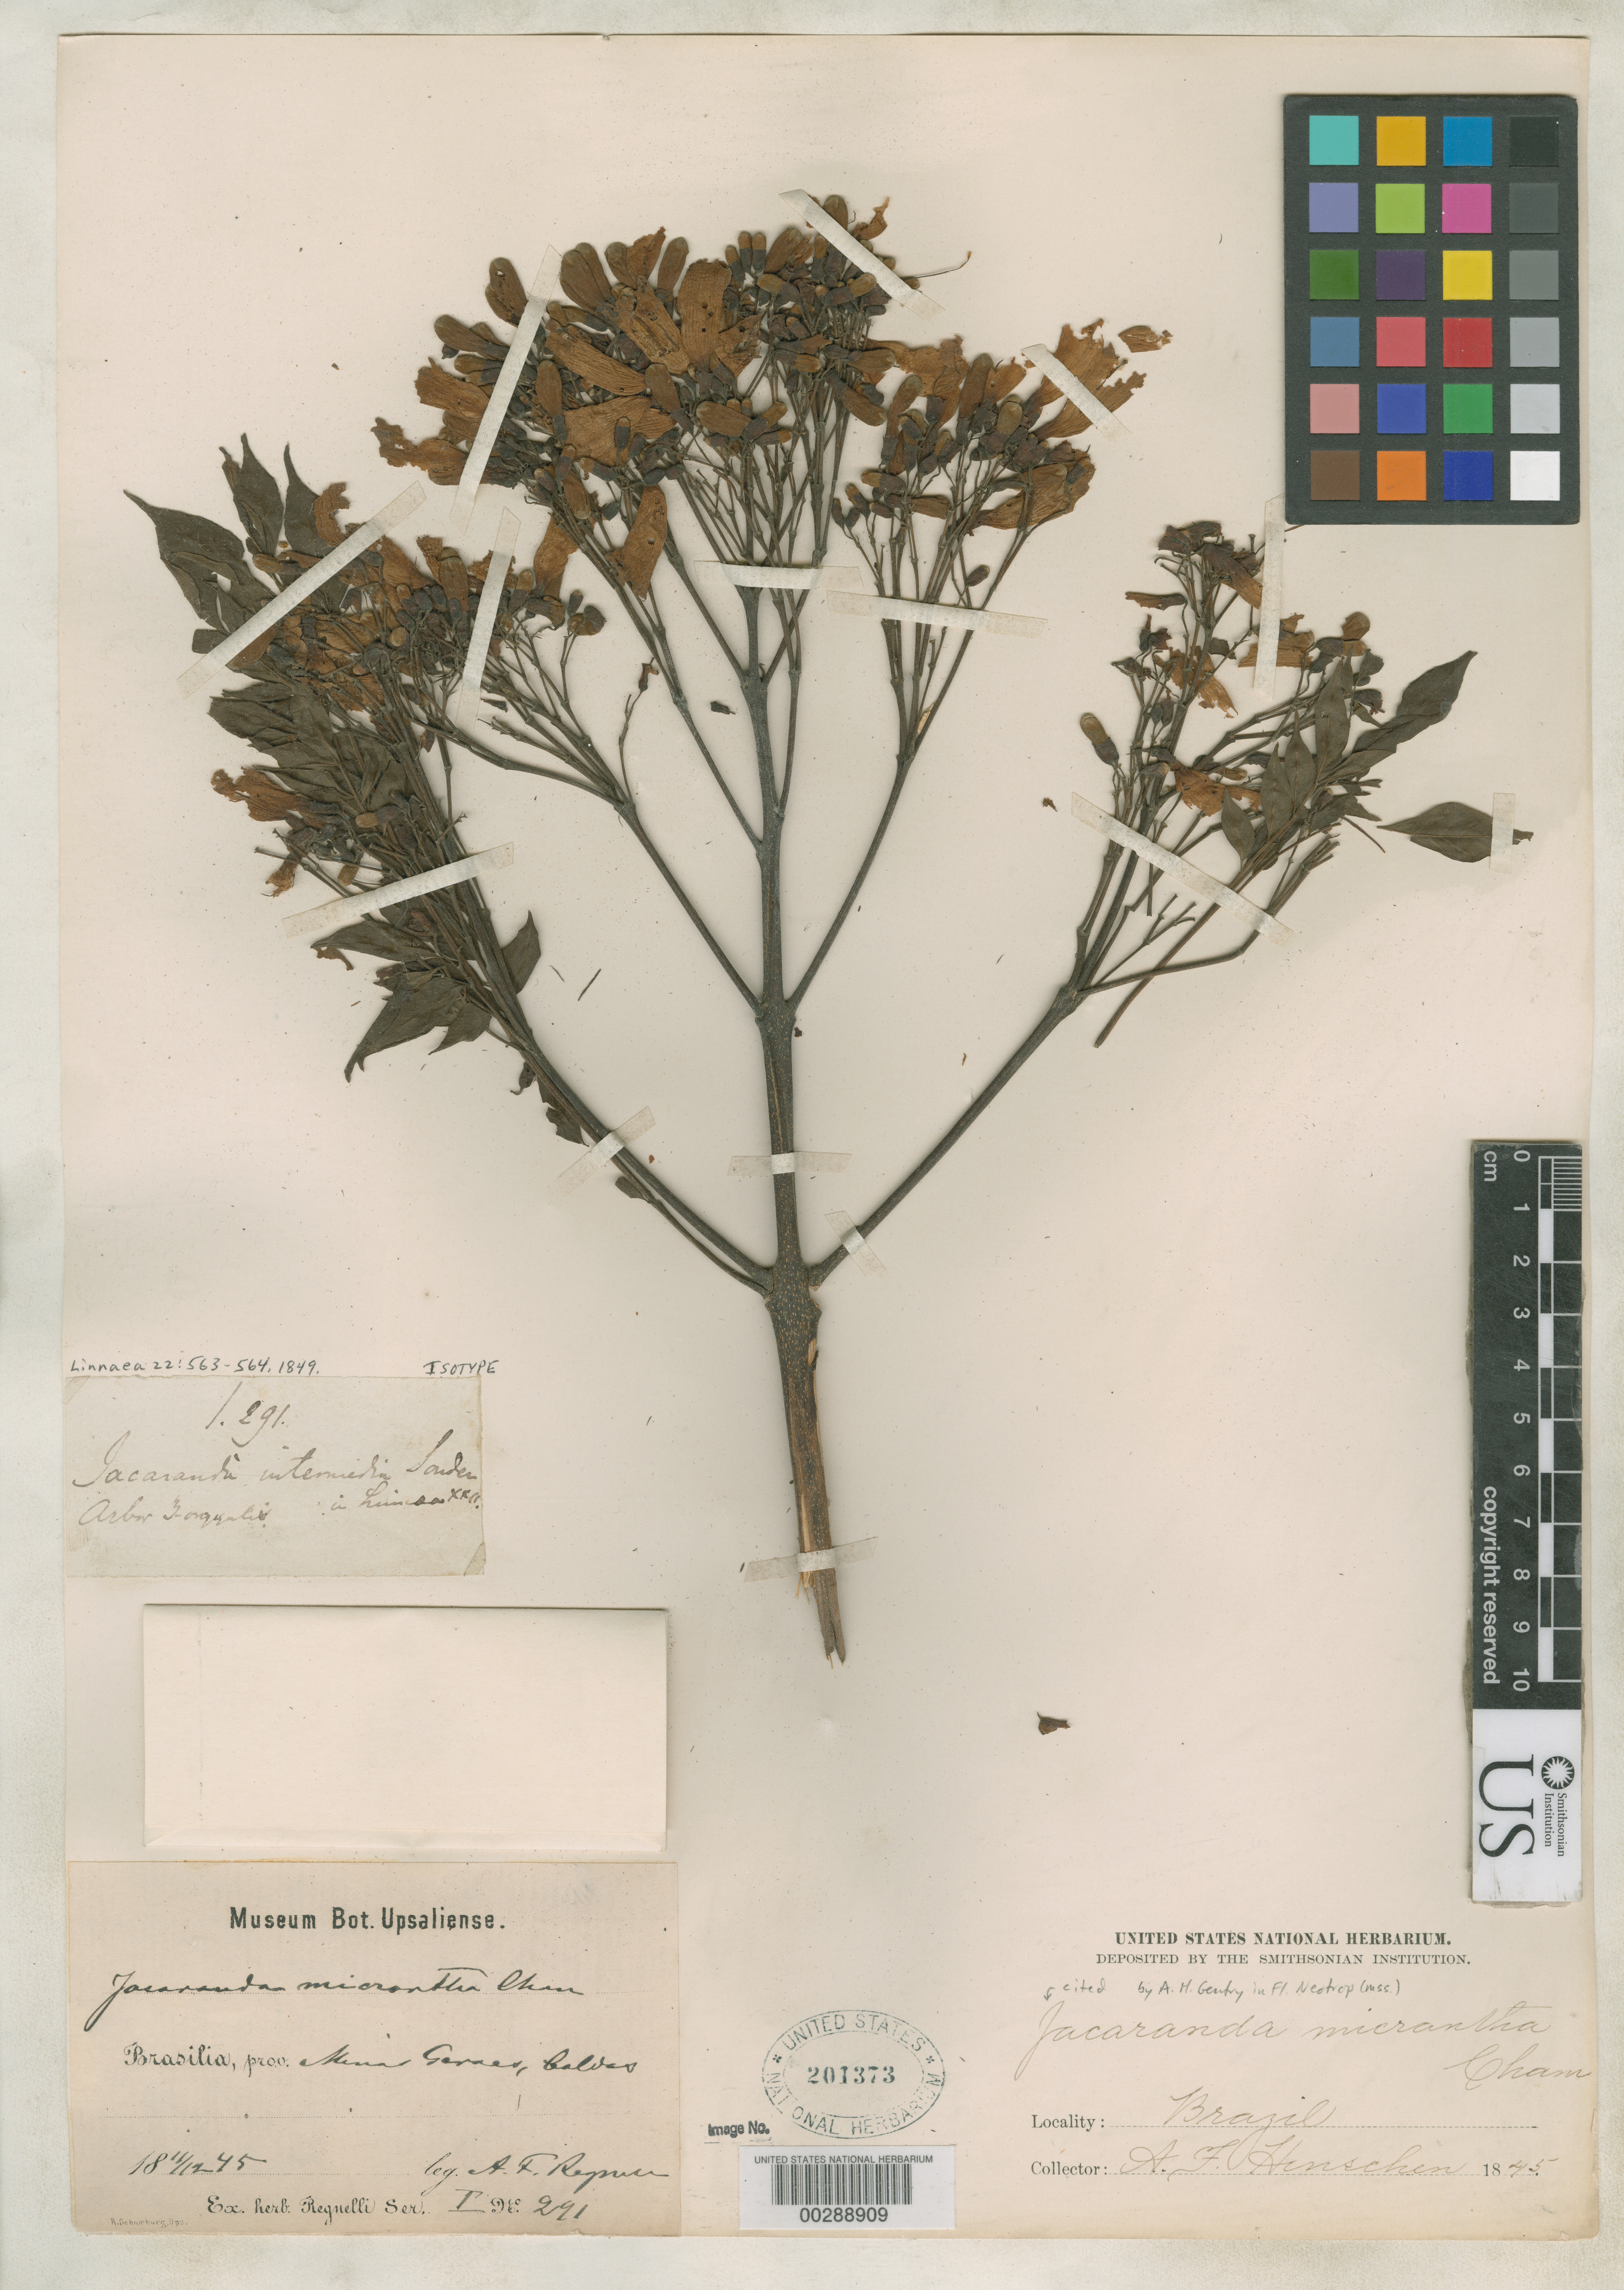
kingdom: Plantae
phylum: Tracheophyta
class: Magnoliopsida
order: Lamiales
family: Bignoniaceae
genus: Jacaranda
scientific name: Jacaranda intermedia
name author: Sond.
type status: Syntype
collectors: A. F. Regnell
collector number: I 291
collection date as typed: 12 Nov 1845 or 11 Dec 1845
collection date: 1845-11-12 or 1845-12-11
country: Brazil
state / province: Minas Gerais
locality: Caldas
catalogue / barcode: US 201373